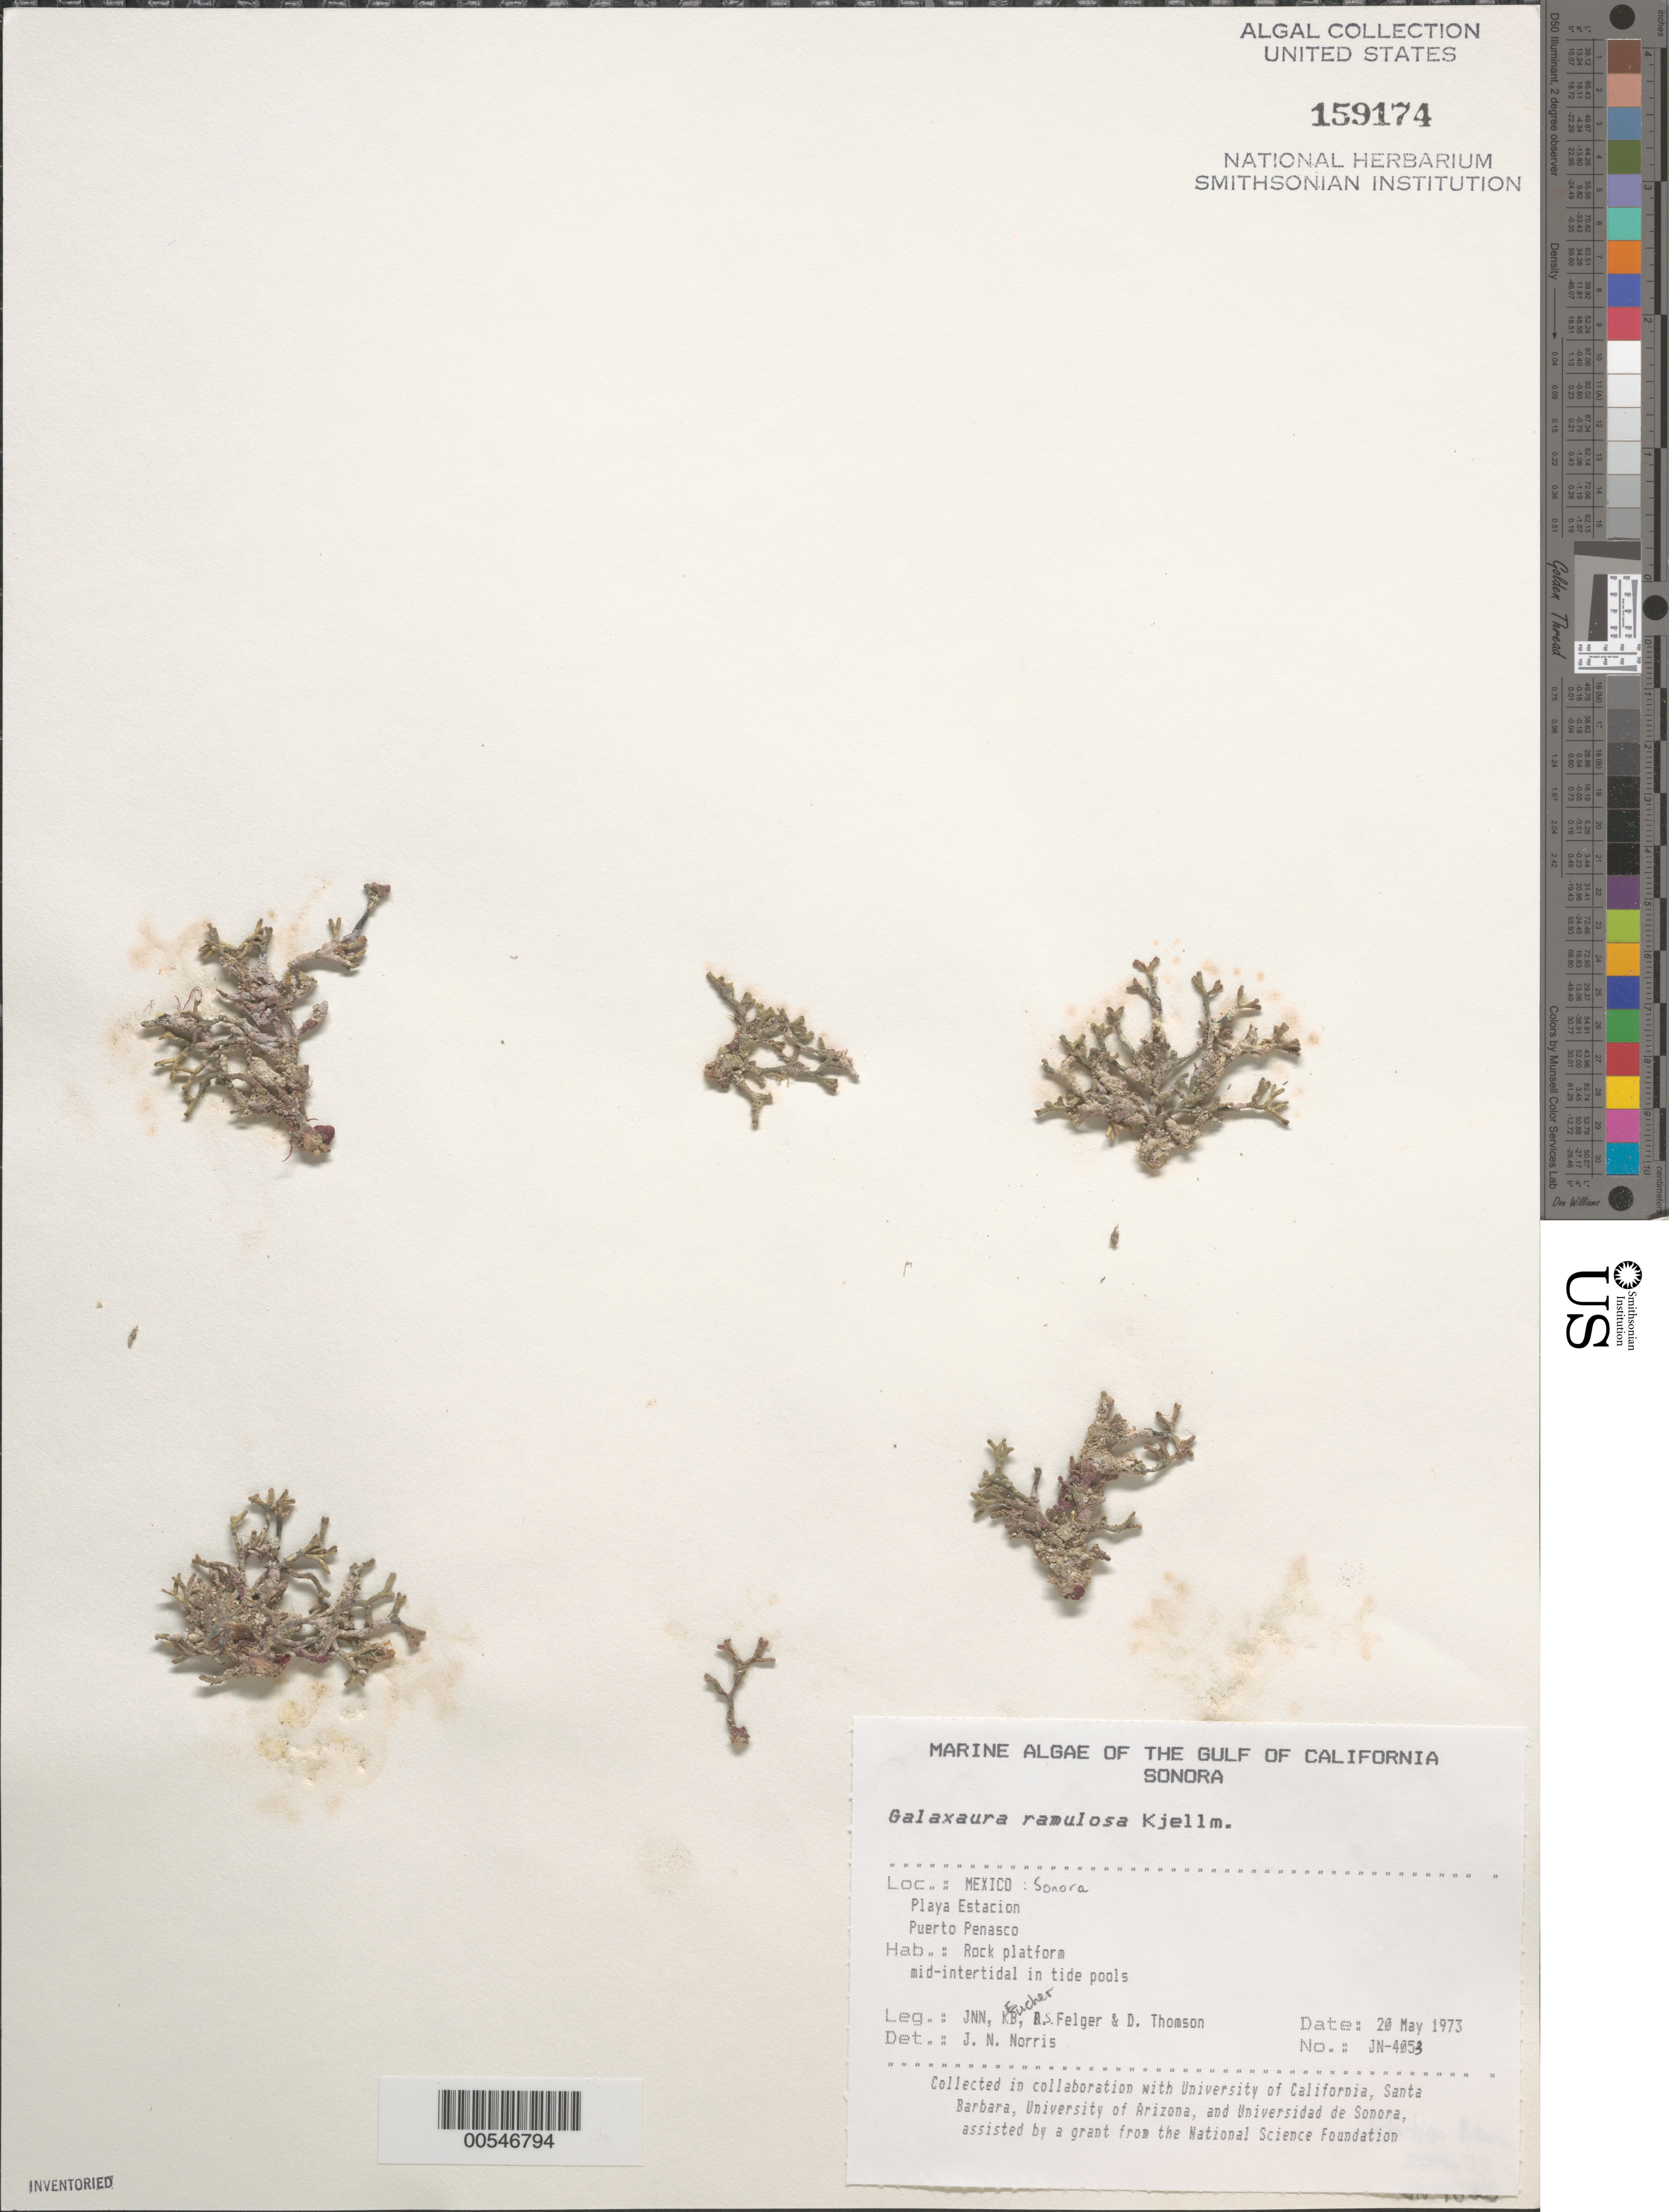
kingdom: Plantae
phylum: Rhodophyta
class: Florideophyceae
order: Nemaliales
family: Galaxauraceae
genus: Galaxaura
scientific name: Galaxaura rugosa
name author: (Ellis & Sol.) J.V.Lamouroux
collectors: J. N. Norris, K. E. Bucher, R. S. Felger & D. Thomson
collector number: JN-4053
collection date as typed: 20 May 1973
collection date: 1973-05-20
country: Mexico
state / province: Sonora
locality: Playa Estacion, Puerto Penasco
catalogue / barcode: US 159174